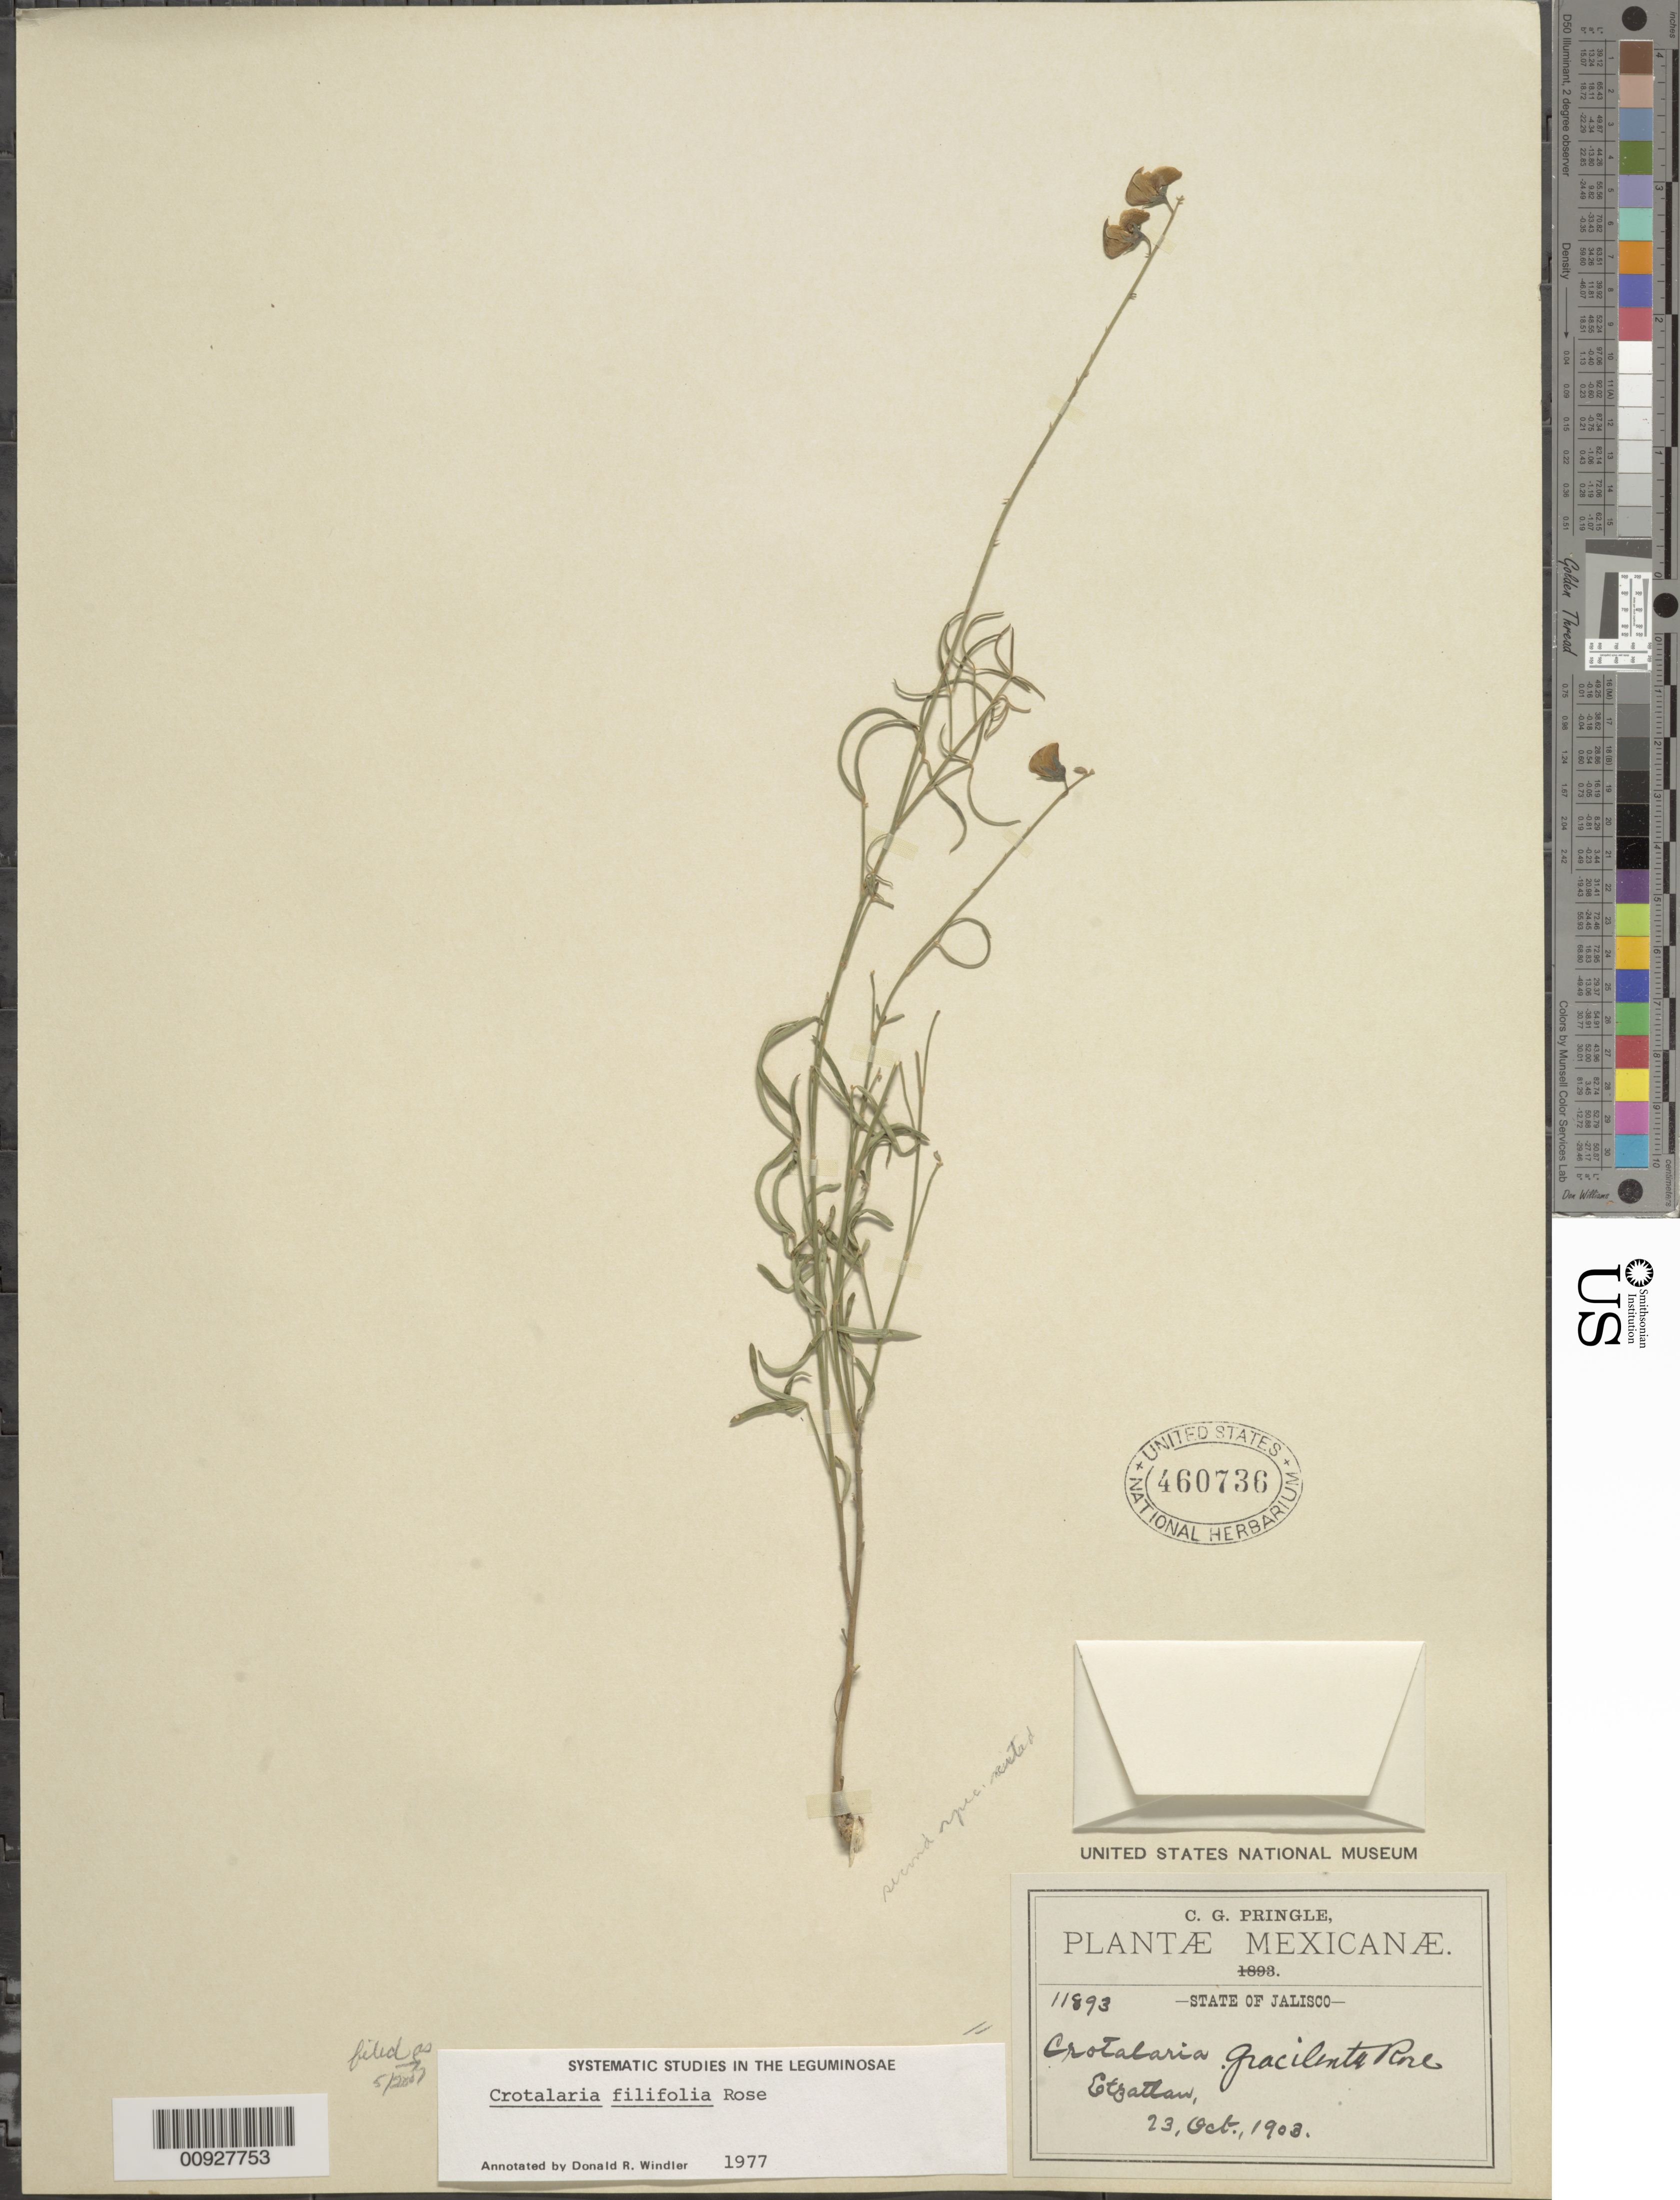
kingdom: Plantae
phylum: Tracheophyta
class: Magnoliopsida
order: Fabales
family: Fabaceae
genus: Crotalaria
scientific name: Crotalaria filifolia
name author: Rose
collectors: C. G. Pringle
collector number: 11893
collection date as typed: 23 Oct 1903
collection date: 1903-10-23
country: Mexico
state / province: Jalisco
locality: Etzatlan, State of Jalisco.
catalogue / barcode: US 460736